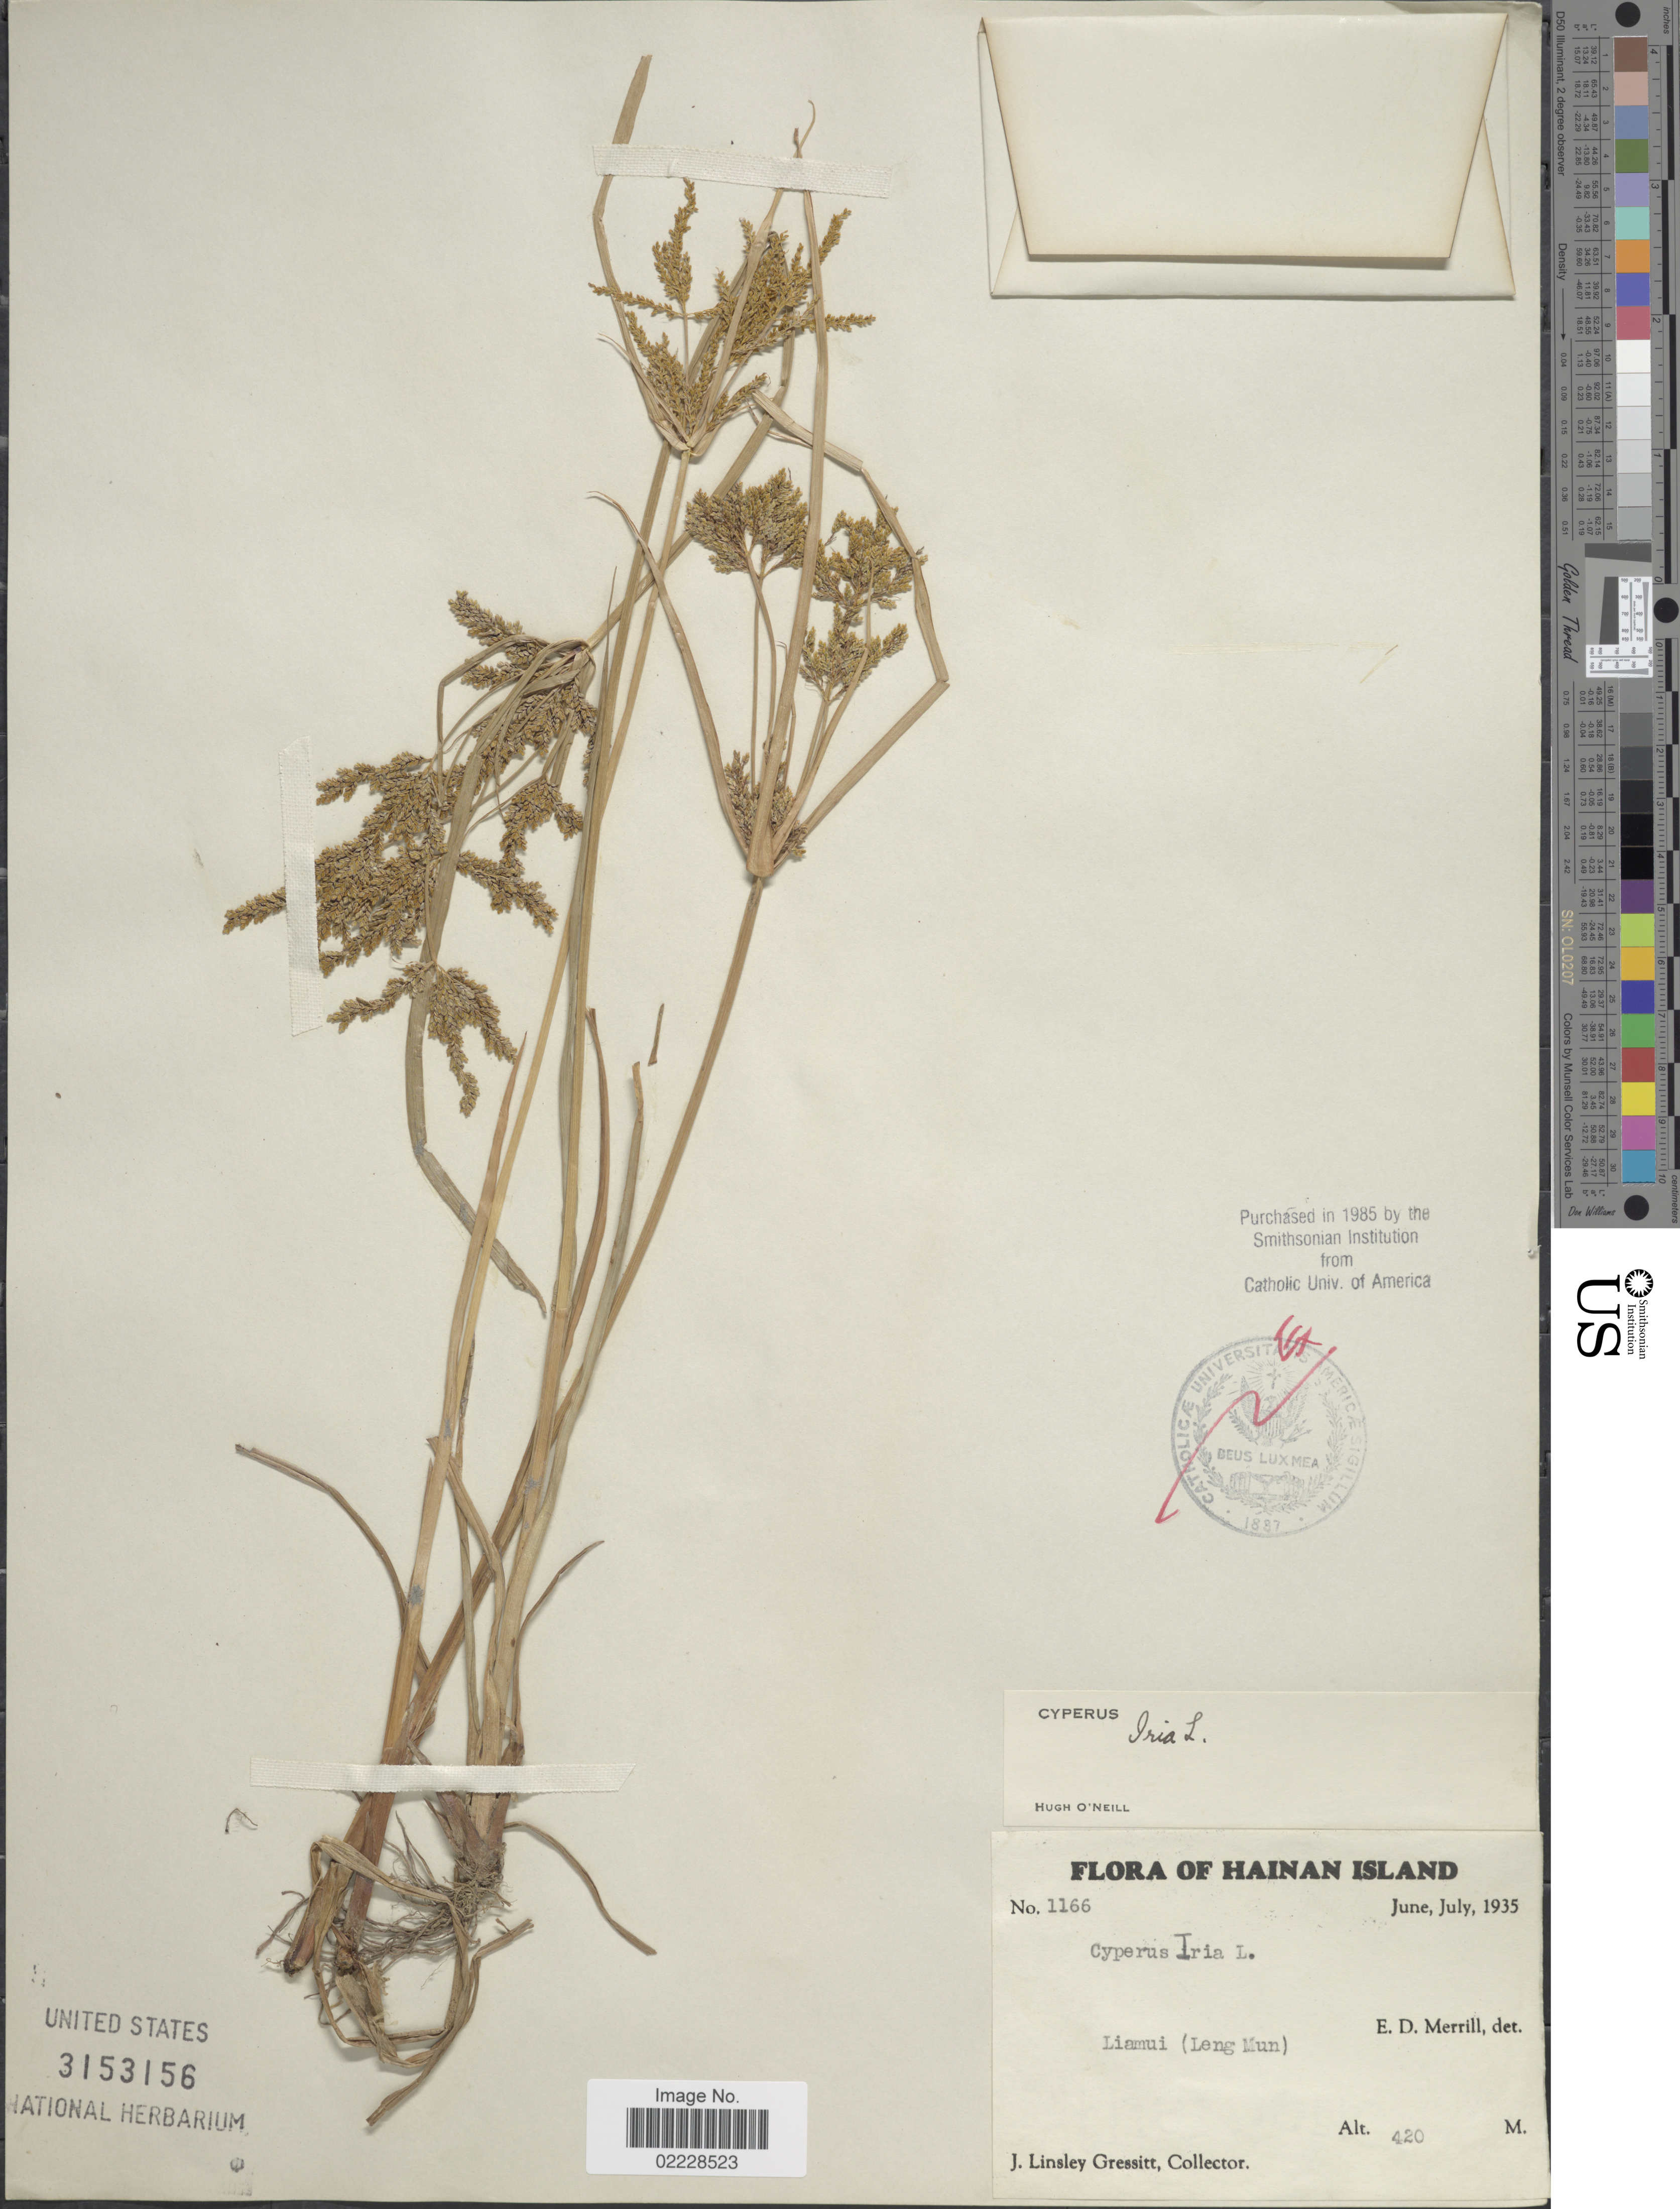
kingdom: Plantae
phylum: Tracheophyta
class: Liliopsida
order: Poales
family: Cyperaceae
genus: Cyperus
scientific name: Cyperus iria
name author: L.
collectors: J. Gressitt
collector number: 1166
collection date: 1935-06/1935-07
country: China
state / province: Hainan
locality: Hainan Island, Liamui (Leng Mun).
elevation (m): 420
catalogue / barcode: US 3153156